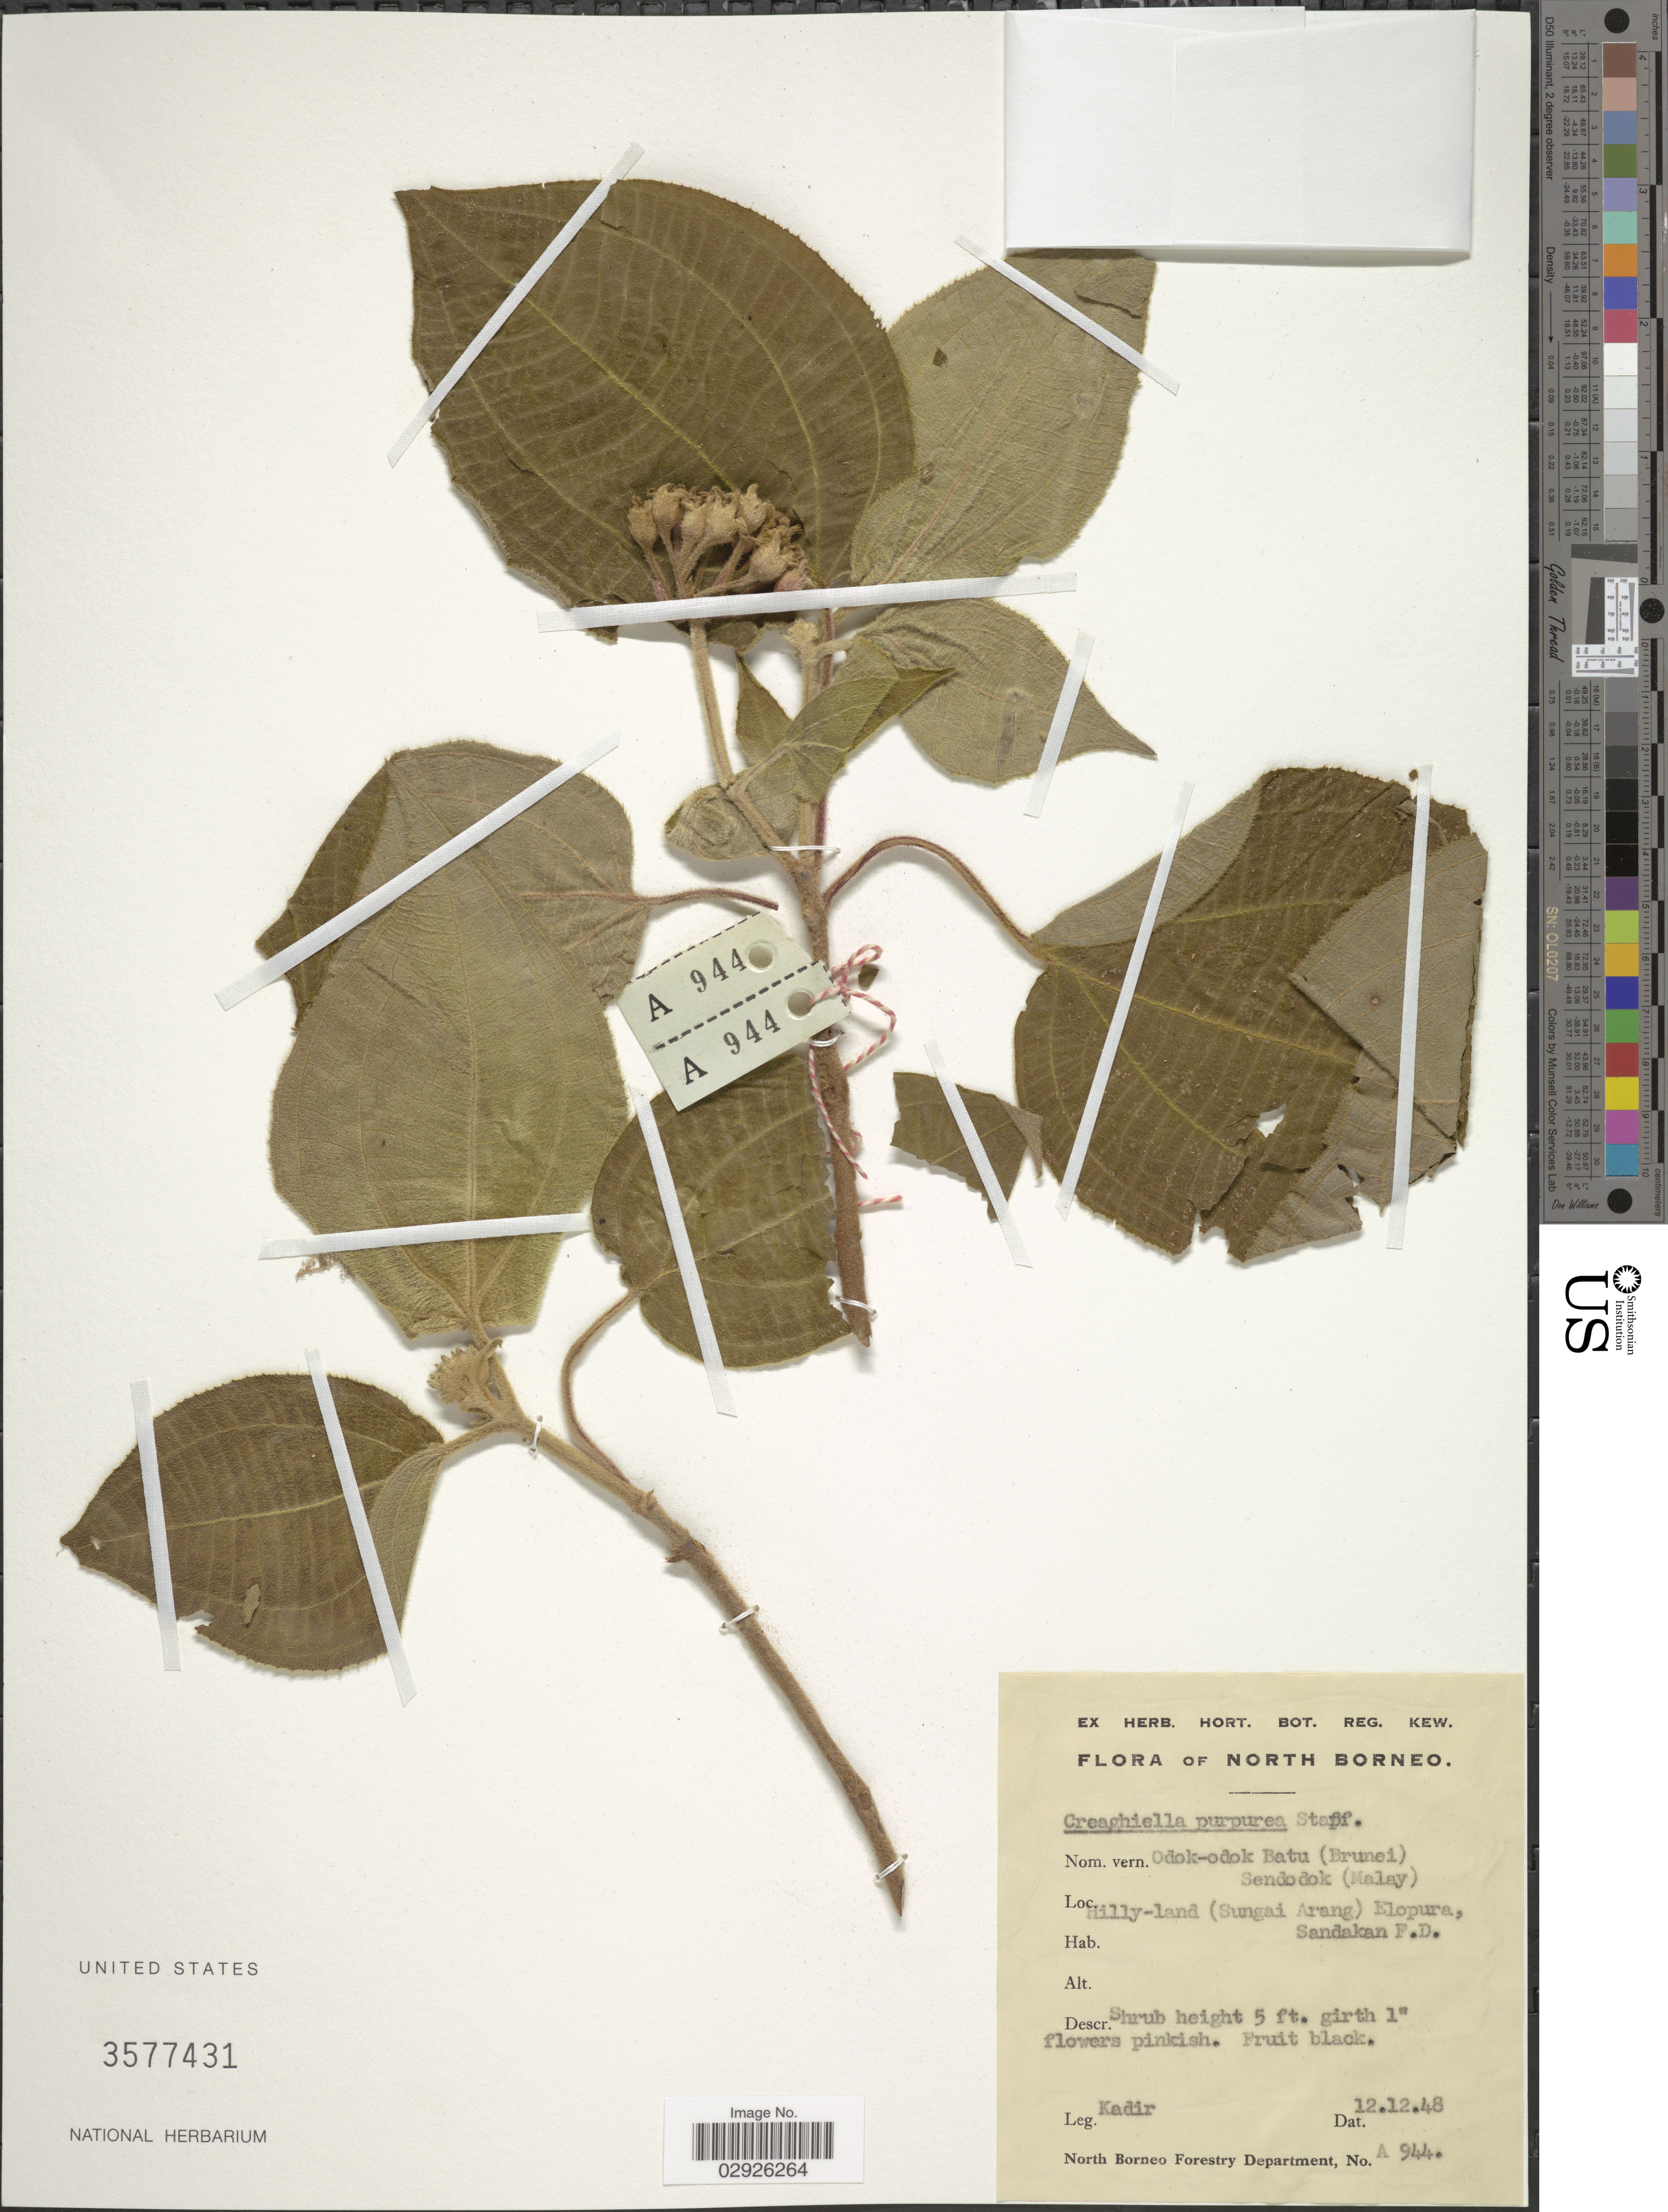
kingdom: Plantae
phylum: Tracheophyta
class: Magnoliopsida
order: Myrtales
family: Melastomataceae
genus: Anerincleistus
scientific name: Anerincleistus purpureus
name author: (Stapf) J.F. Maxwell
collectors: -. Kadir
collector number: A944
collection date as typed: Transcribed d/m/y: 12/12/48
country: Malaysia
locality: North Borneo, Hilly-land (Sungai Arang) Elopura, Sandakan, F.D.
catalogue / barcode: US 3577431